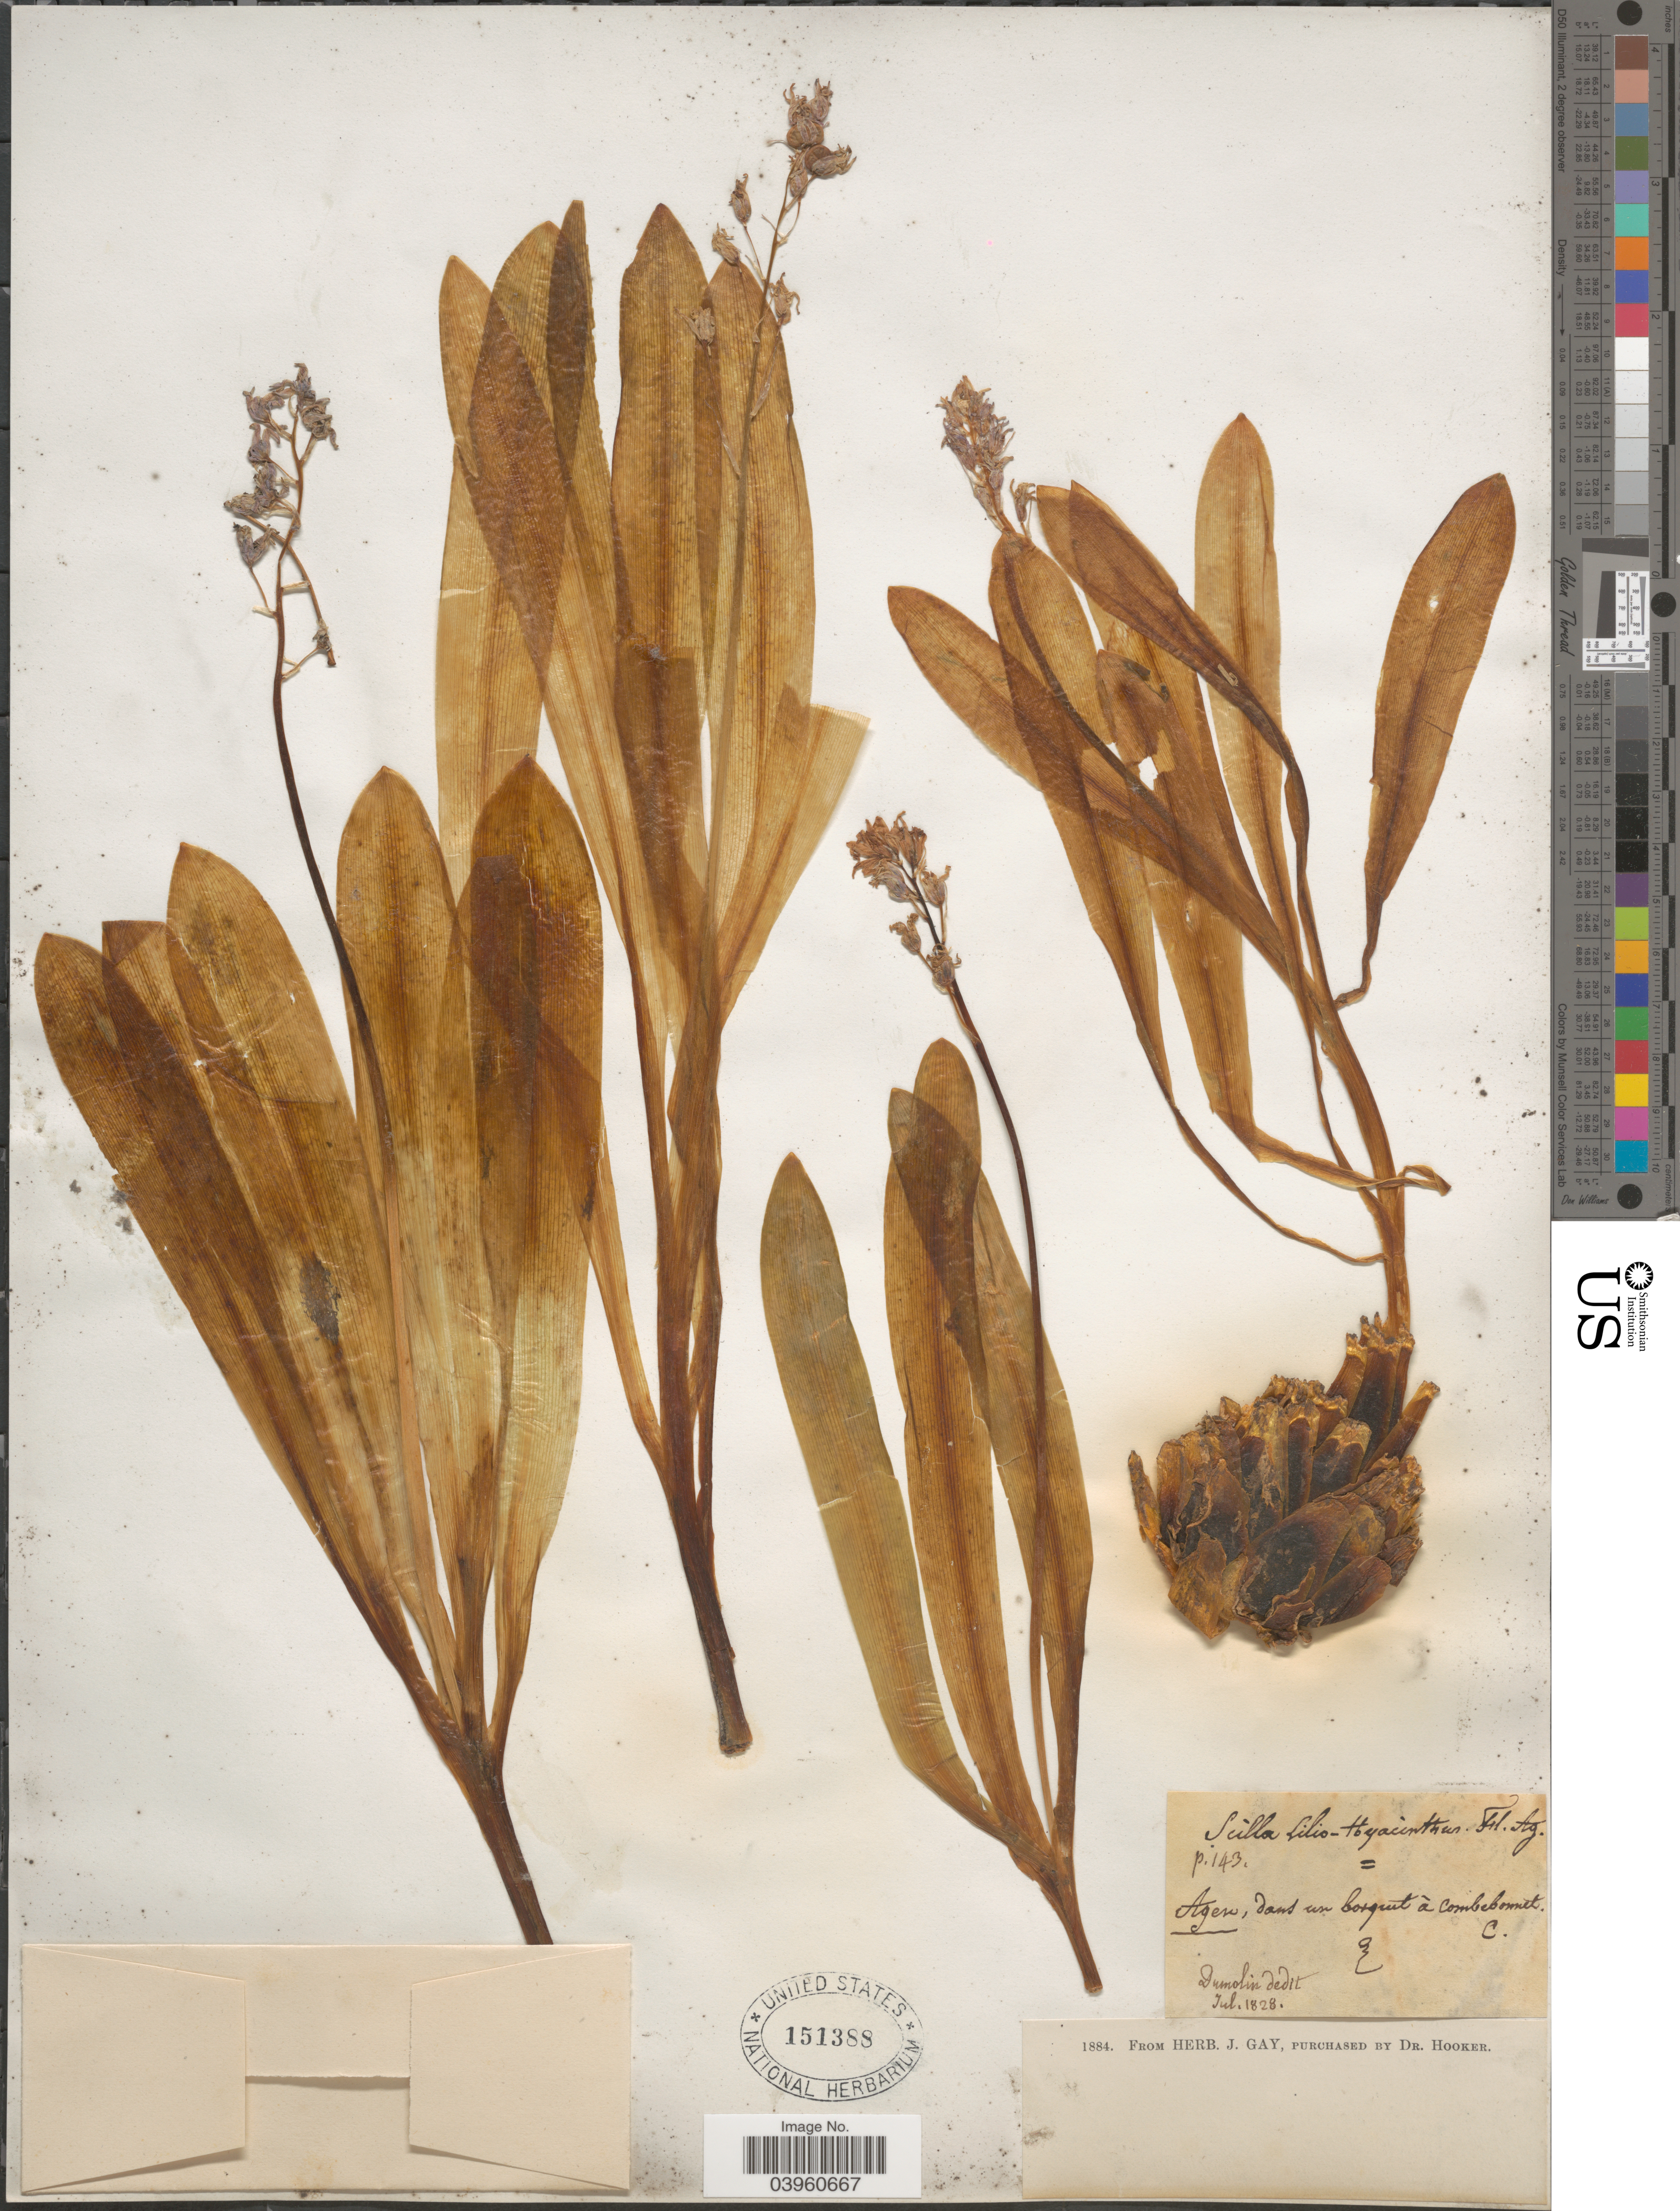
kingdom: Plantae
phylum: Tracheophyta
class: Liliopsida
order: Asparagales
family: Asparagaceae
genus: Scilla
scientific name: Scilla lilio-hyacinthus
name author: L.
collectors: ex herb. J. Gay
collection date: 1884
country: France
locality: Agen, dans un borquit à Combebonnet.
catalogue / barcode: US 151388